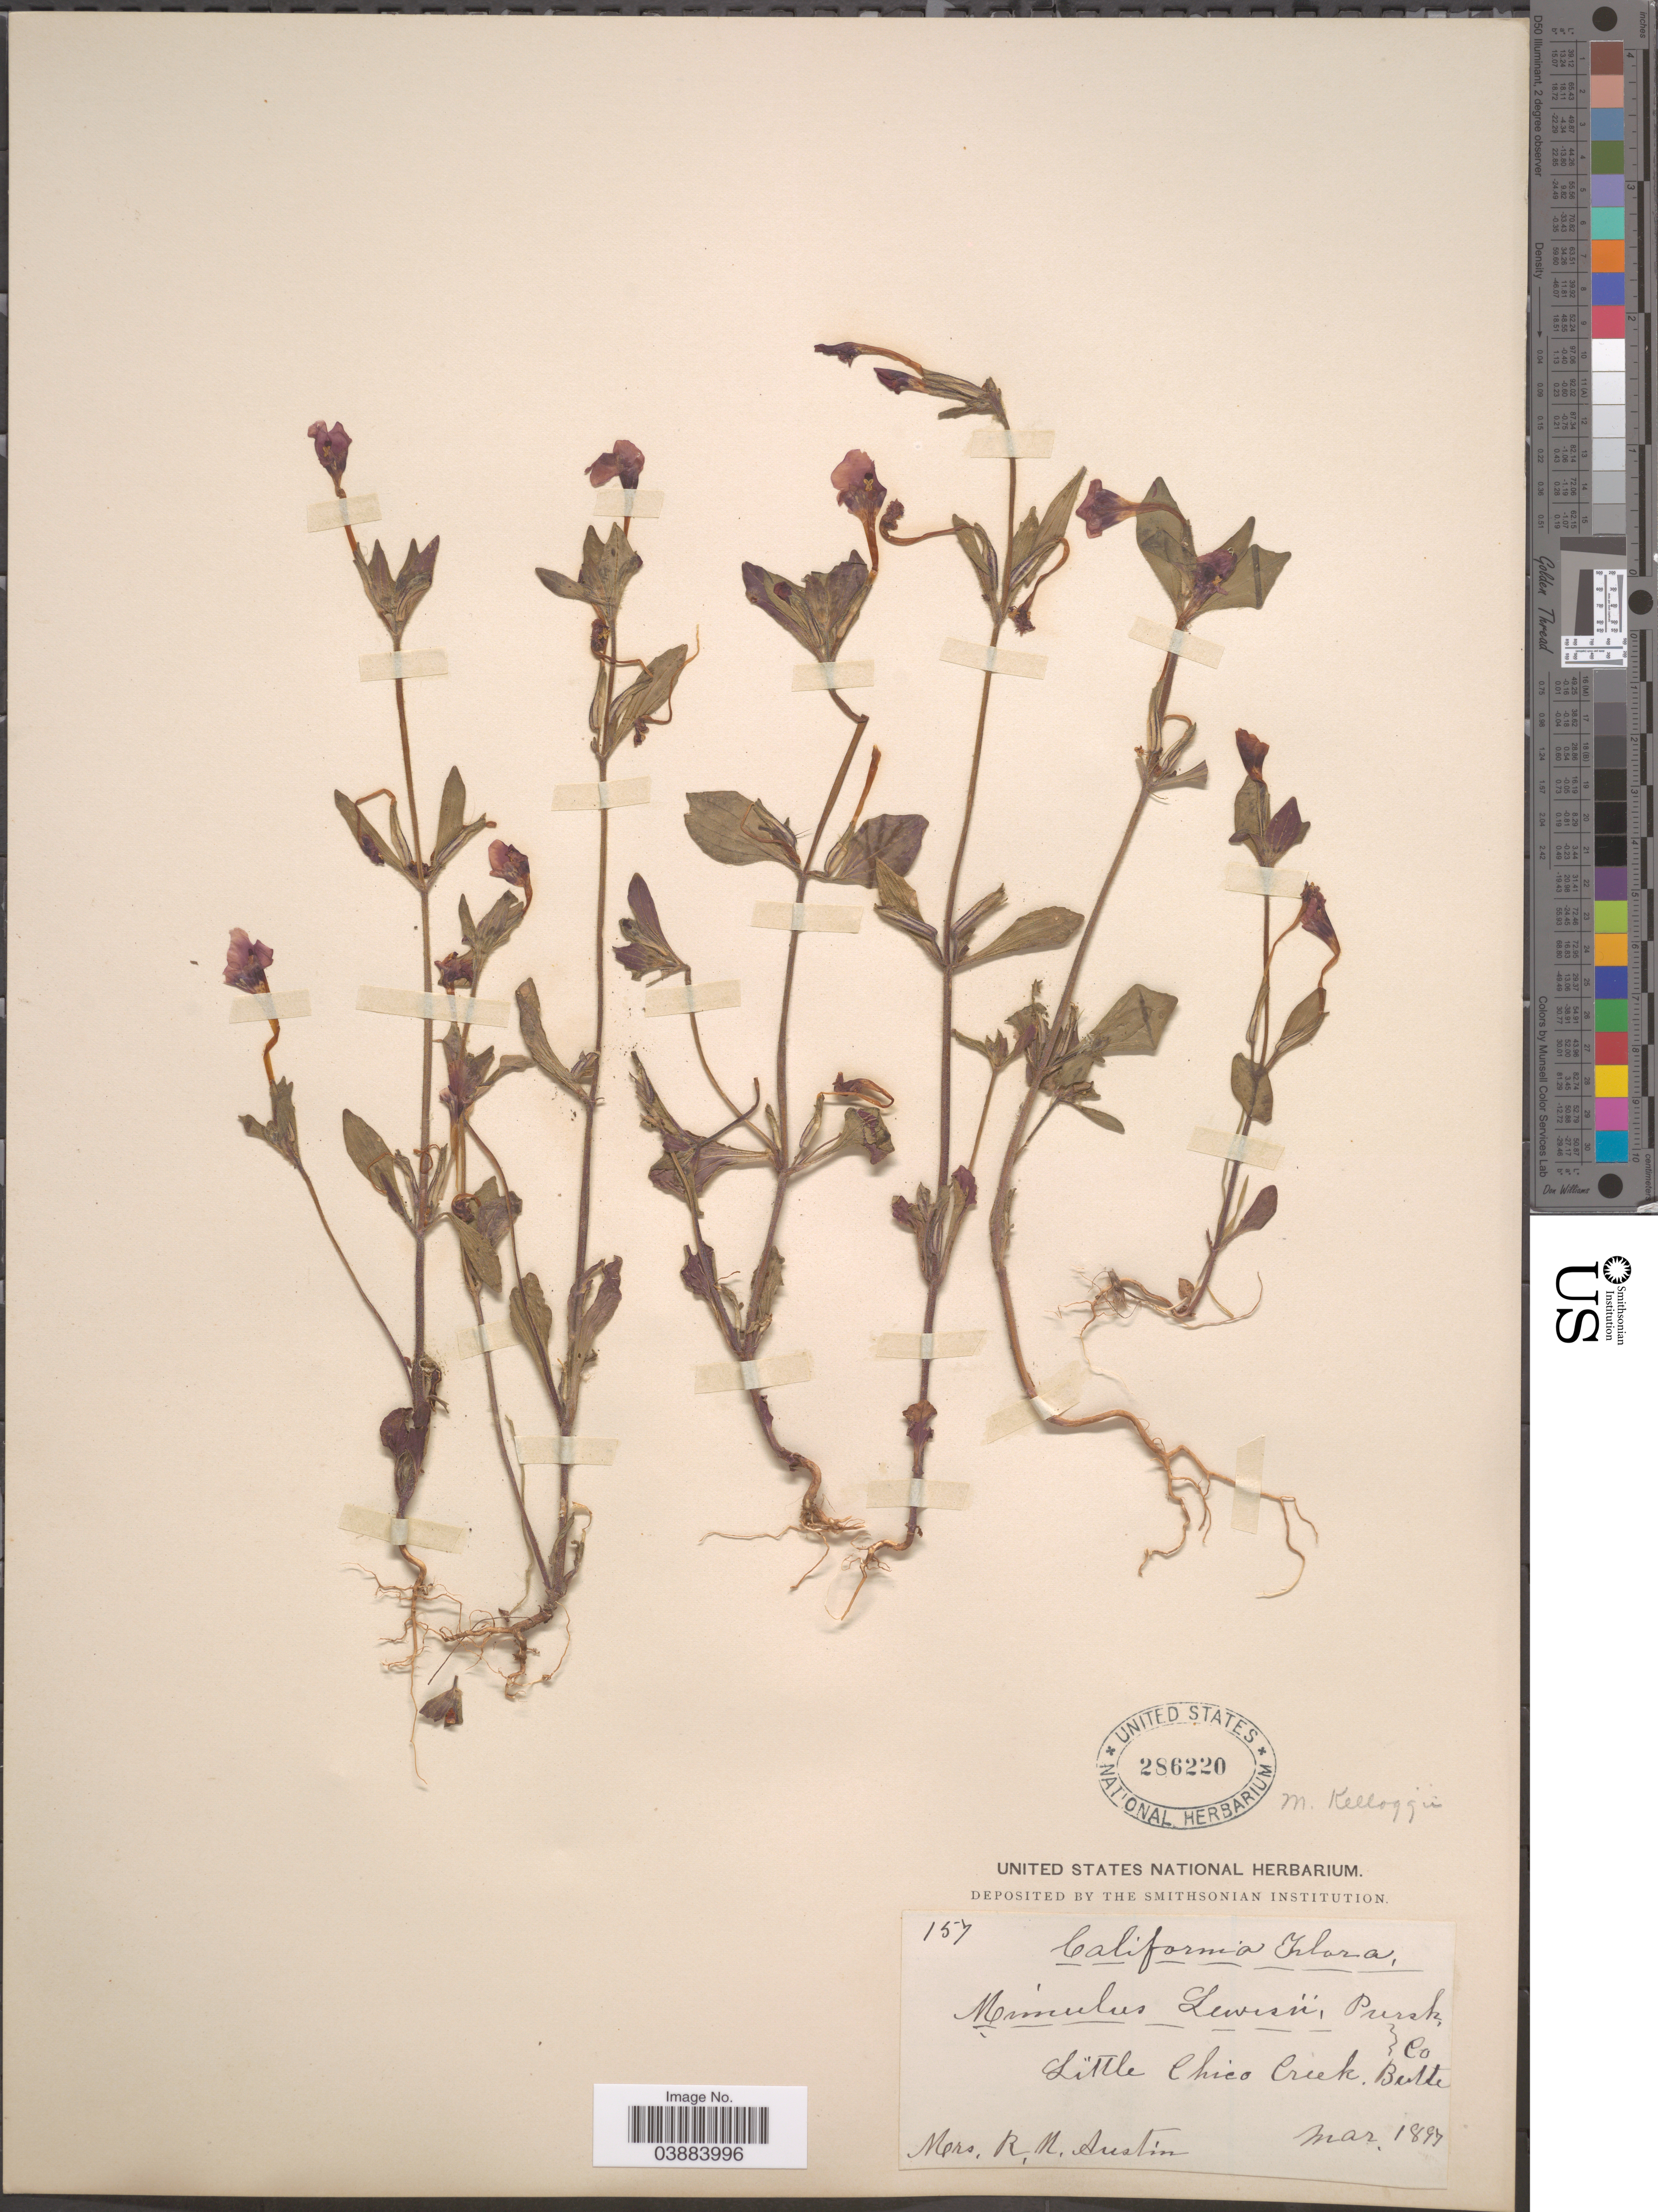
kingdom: Plantae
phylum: Tracheophyta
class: Magnoliopsida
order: Lamiales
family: Phrymaceae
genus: Eunanus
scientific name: Eunanus kelloggii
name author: Curran ex Greene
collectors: R. Austin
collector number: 157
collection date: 1897-03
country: United States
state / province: California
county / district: Butte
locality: Little Chico Creek. Butte Co.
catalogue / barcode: US 286220